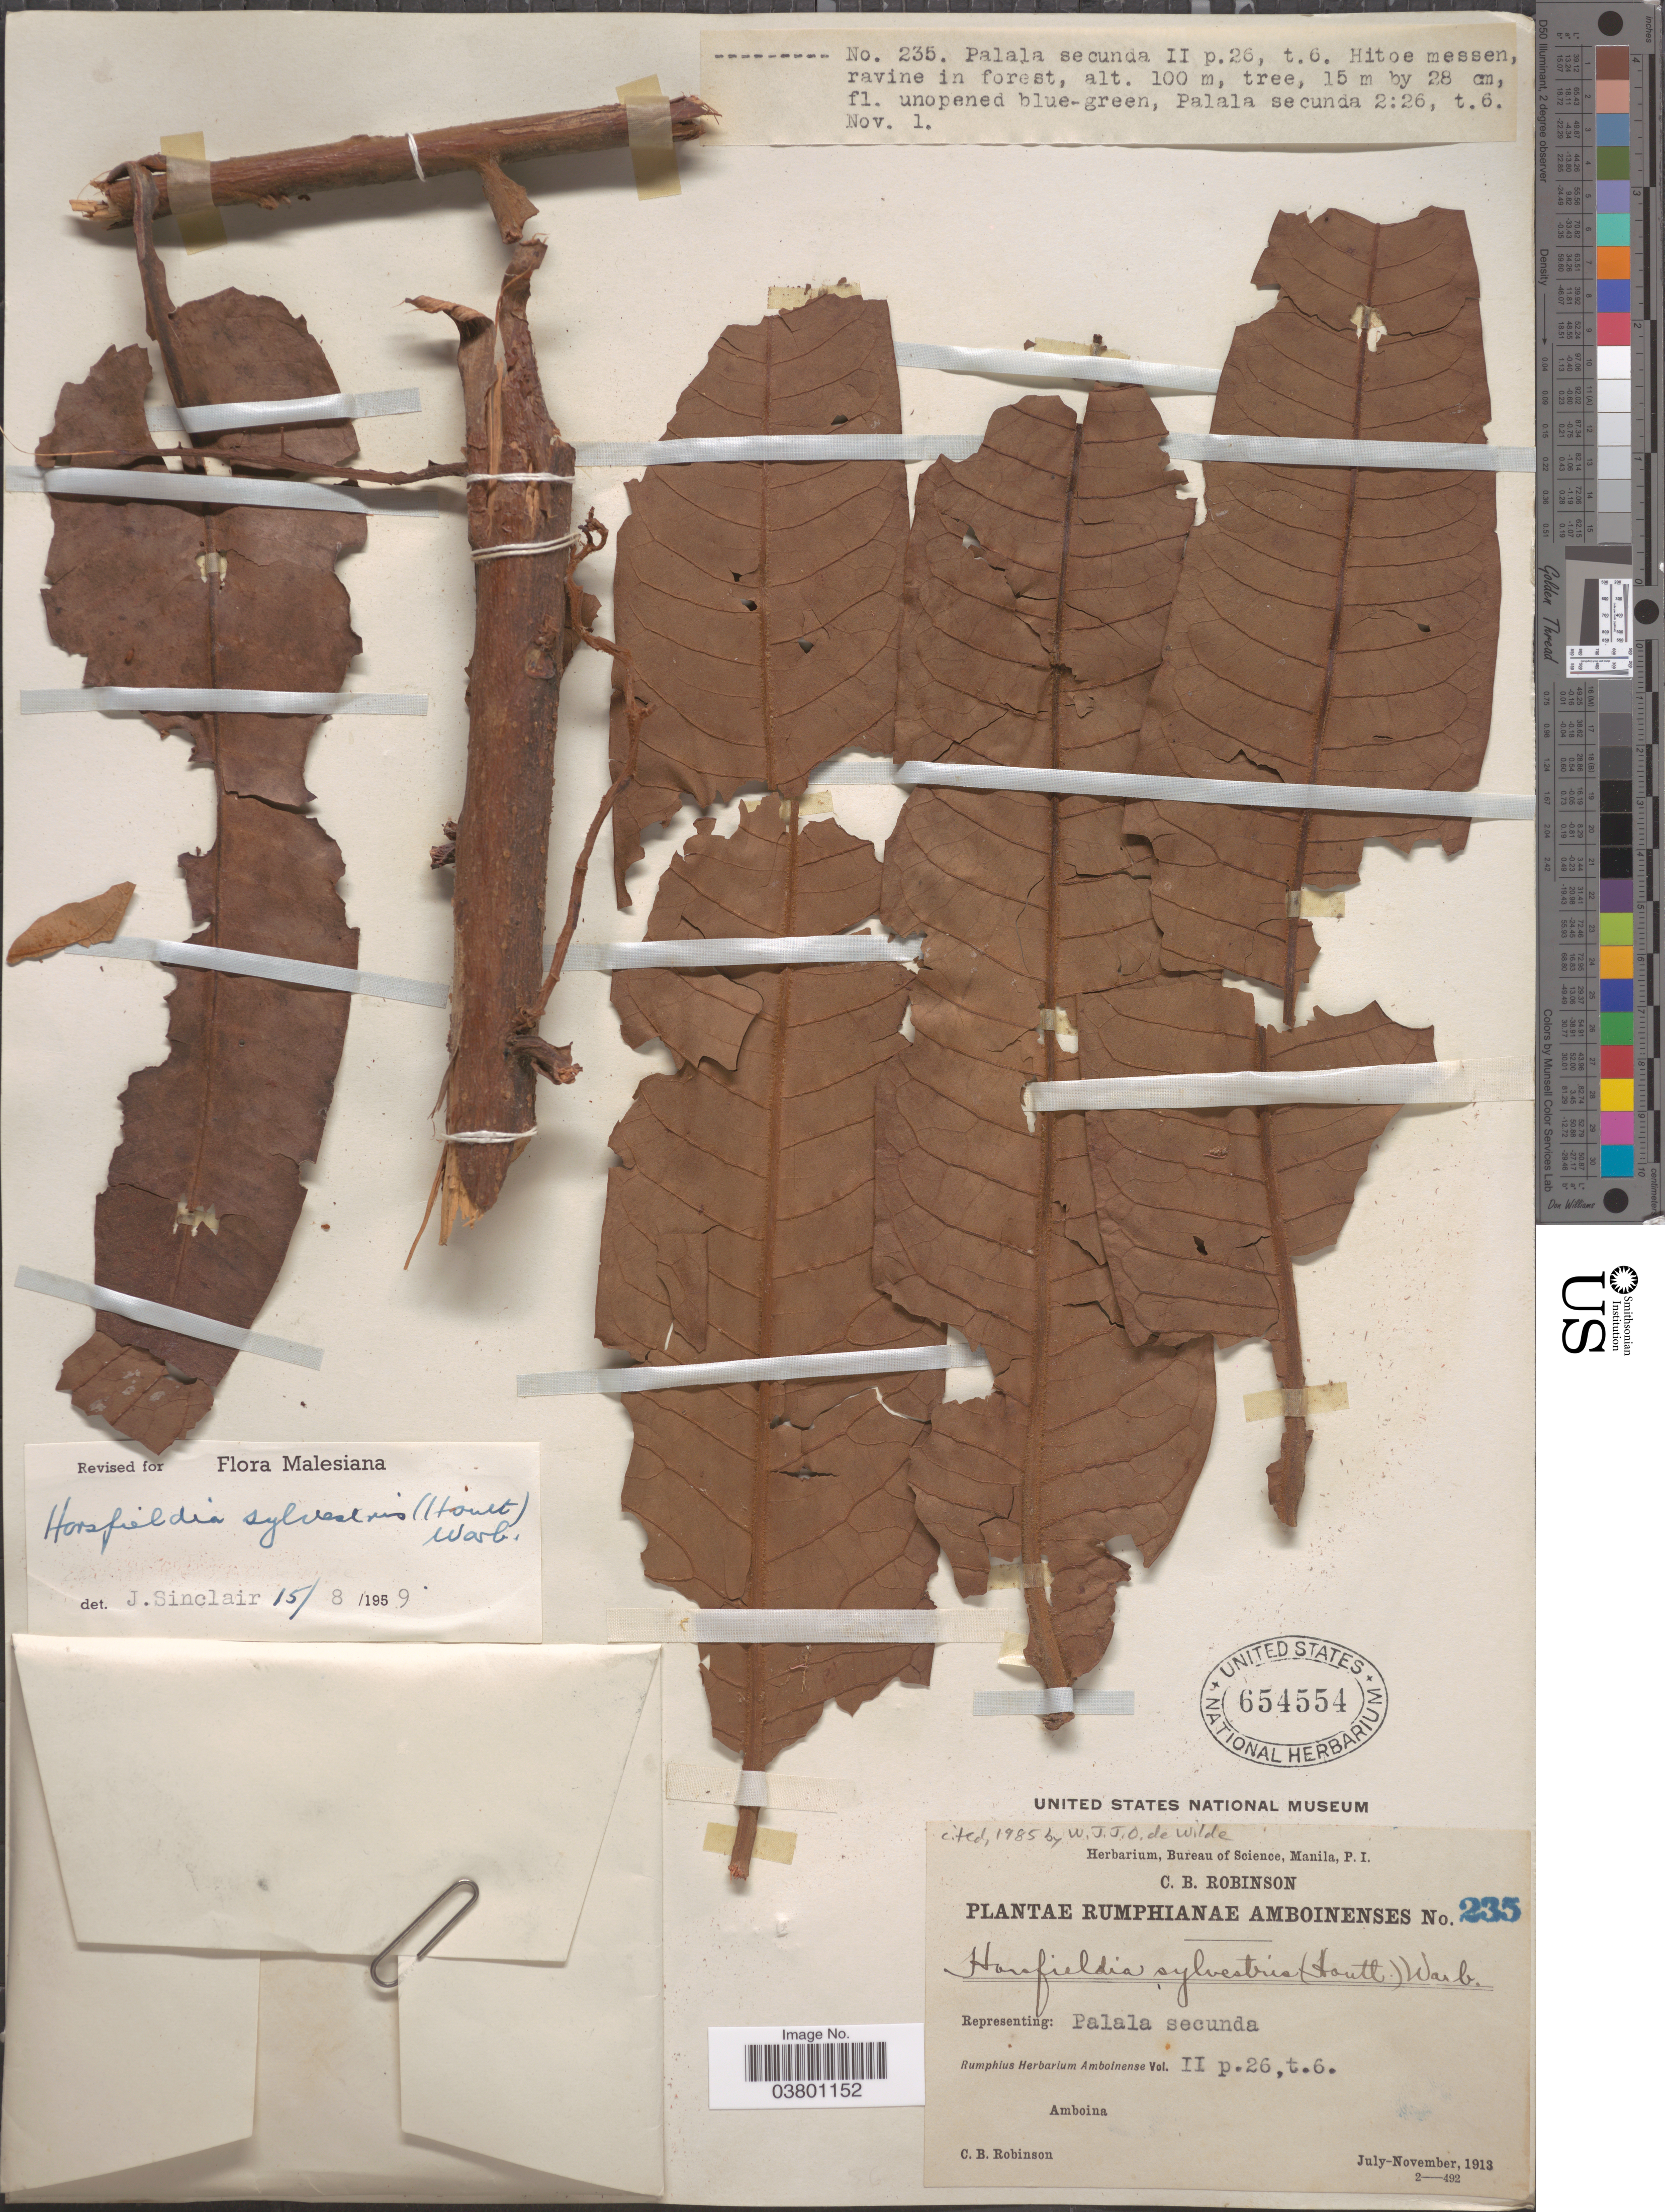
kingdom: Plantae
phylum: Tracheophyta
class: Magnoliopsida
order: Magnoliales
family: Myristicaceae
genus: Horsfieldia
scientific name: Horsfieldia sylvestris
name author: (Houtt.) Warb.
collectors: C. Robinson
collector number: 235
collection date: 1913-07/1913-11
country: Indonesia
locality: Rumphianae Amboinenses. Amboina.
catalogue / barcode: US 654554